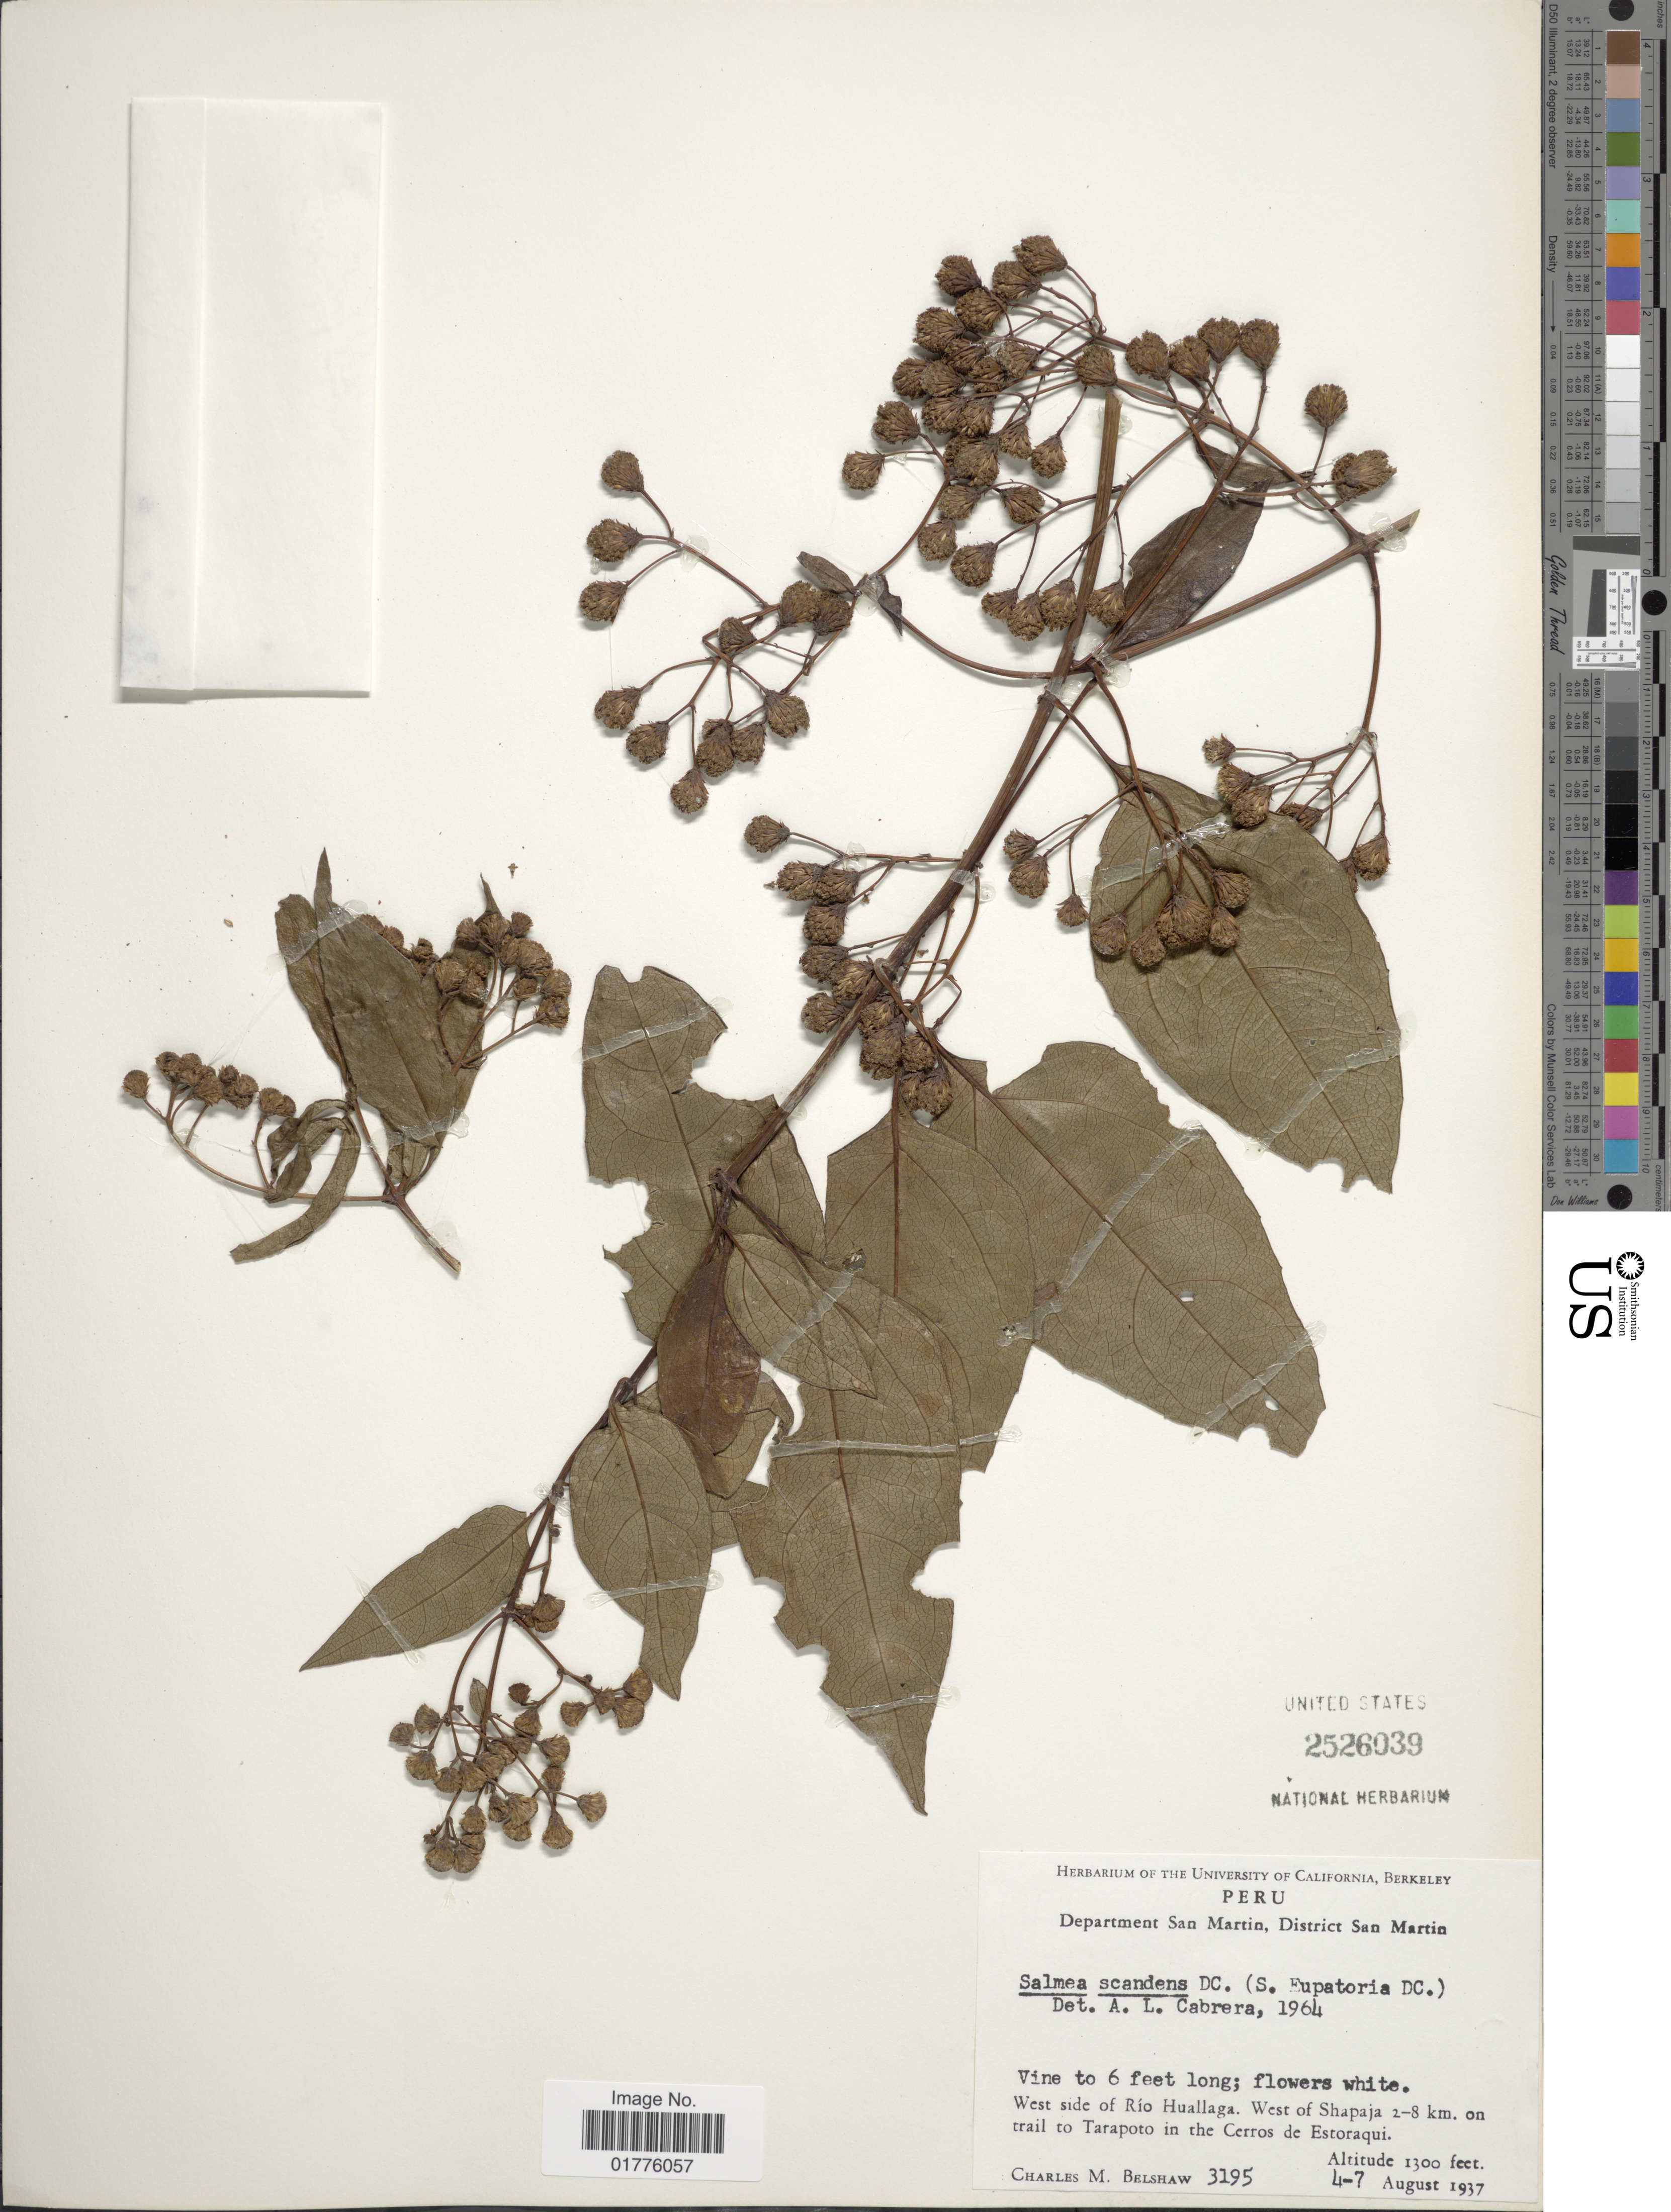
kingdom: Plantae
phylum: Tracheophyta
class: Magnoliopsida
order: Asterales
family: Asteraceae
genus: Salmea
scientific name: Salmea scandens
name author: (L.) DC.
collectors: C. Shaw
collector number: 3195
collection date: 1937-08-04/1937-08-07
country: Peru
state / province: San Martín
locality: Department San Martin, District San Martin. West side of Rio Huallaga. West of Shapaja 2-8 km. on trail to Tarapoto in the Cerros de Estoraqui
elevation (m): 396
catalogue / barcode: US 2526039